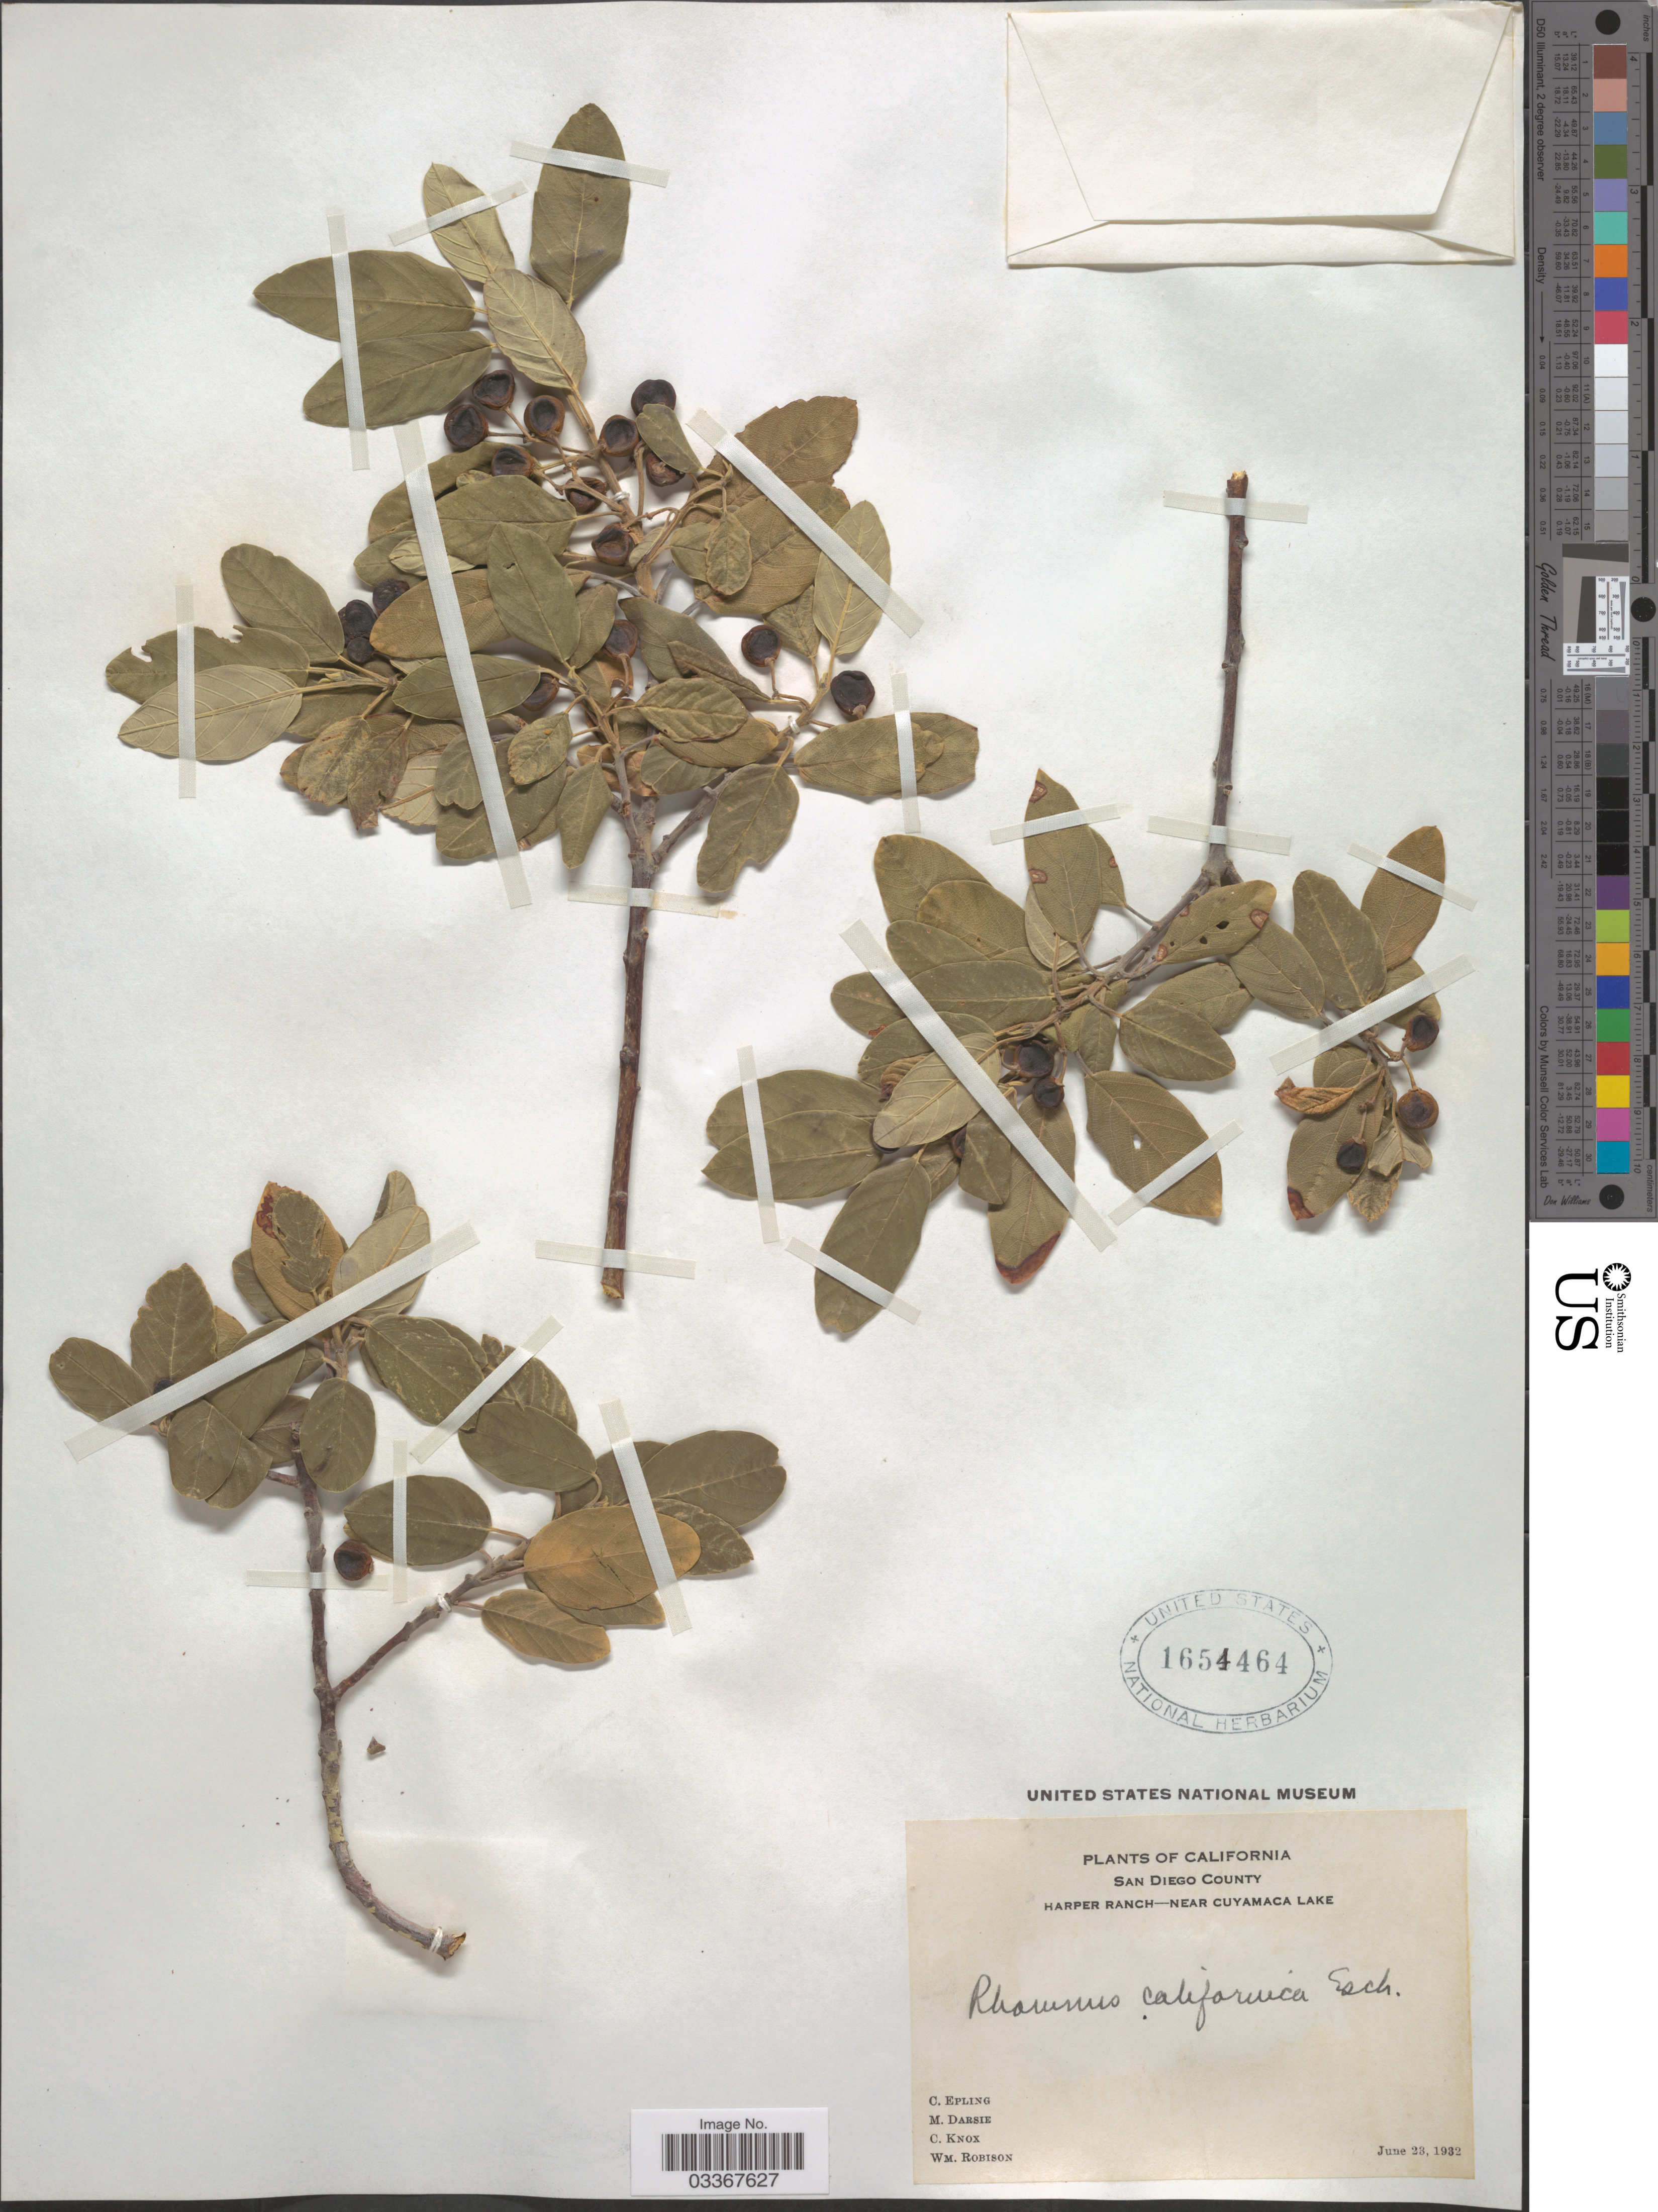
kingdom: Plantae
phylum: Tracheophyta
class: Magnoliopsida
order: Rosales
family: Rhamnaceae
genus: Frangula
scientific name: Frangula californica subsp. ursina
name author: (Greene) Kartesz & Gandhi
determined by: Strong, Mark T., (BOT), Smithsonian Institution - National Museum of Natural History (UNITED STATES)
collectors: C. C. Epling, M. Darsie, C. Knox & W. Robison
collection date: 1932-06-23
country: United States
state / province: California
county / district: San Diego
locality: San Diego County, Harper Ranch-Near Cuyamaca Lake.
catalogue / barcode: US 1654464